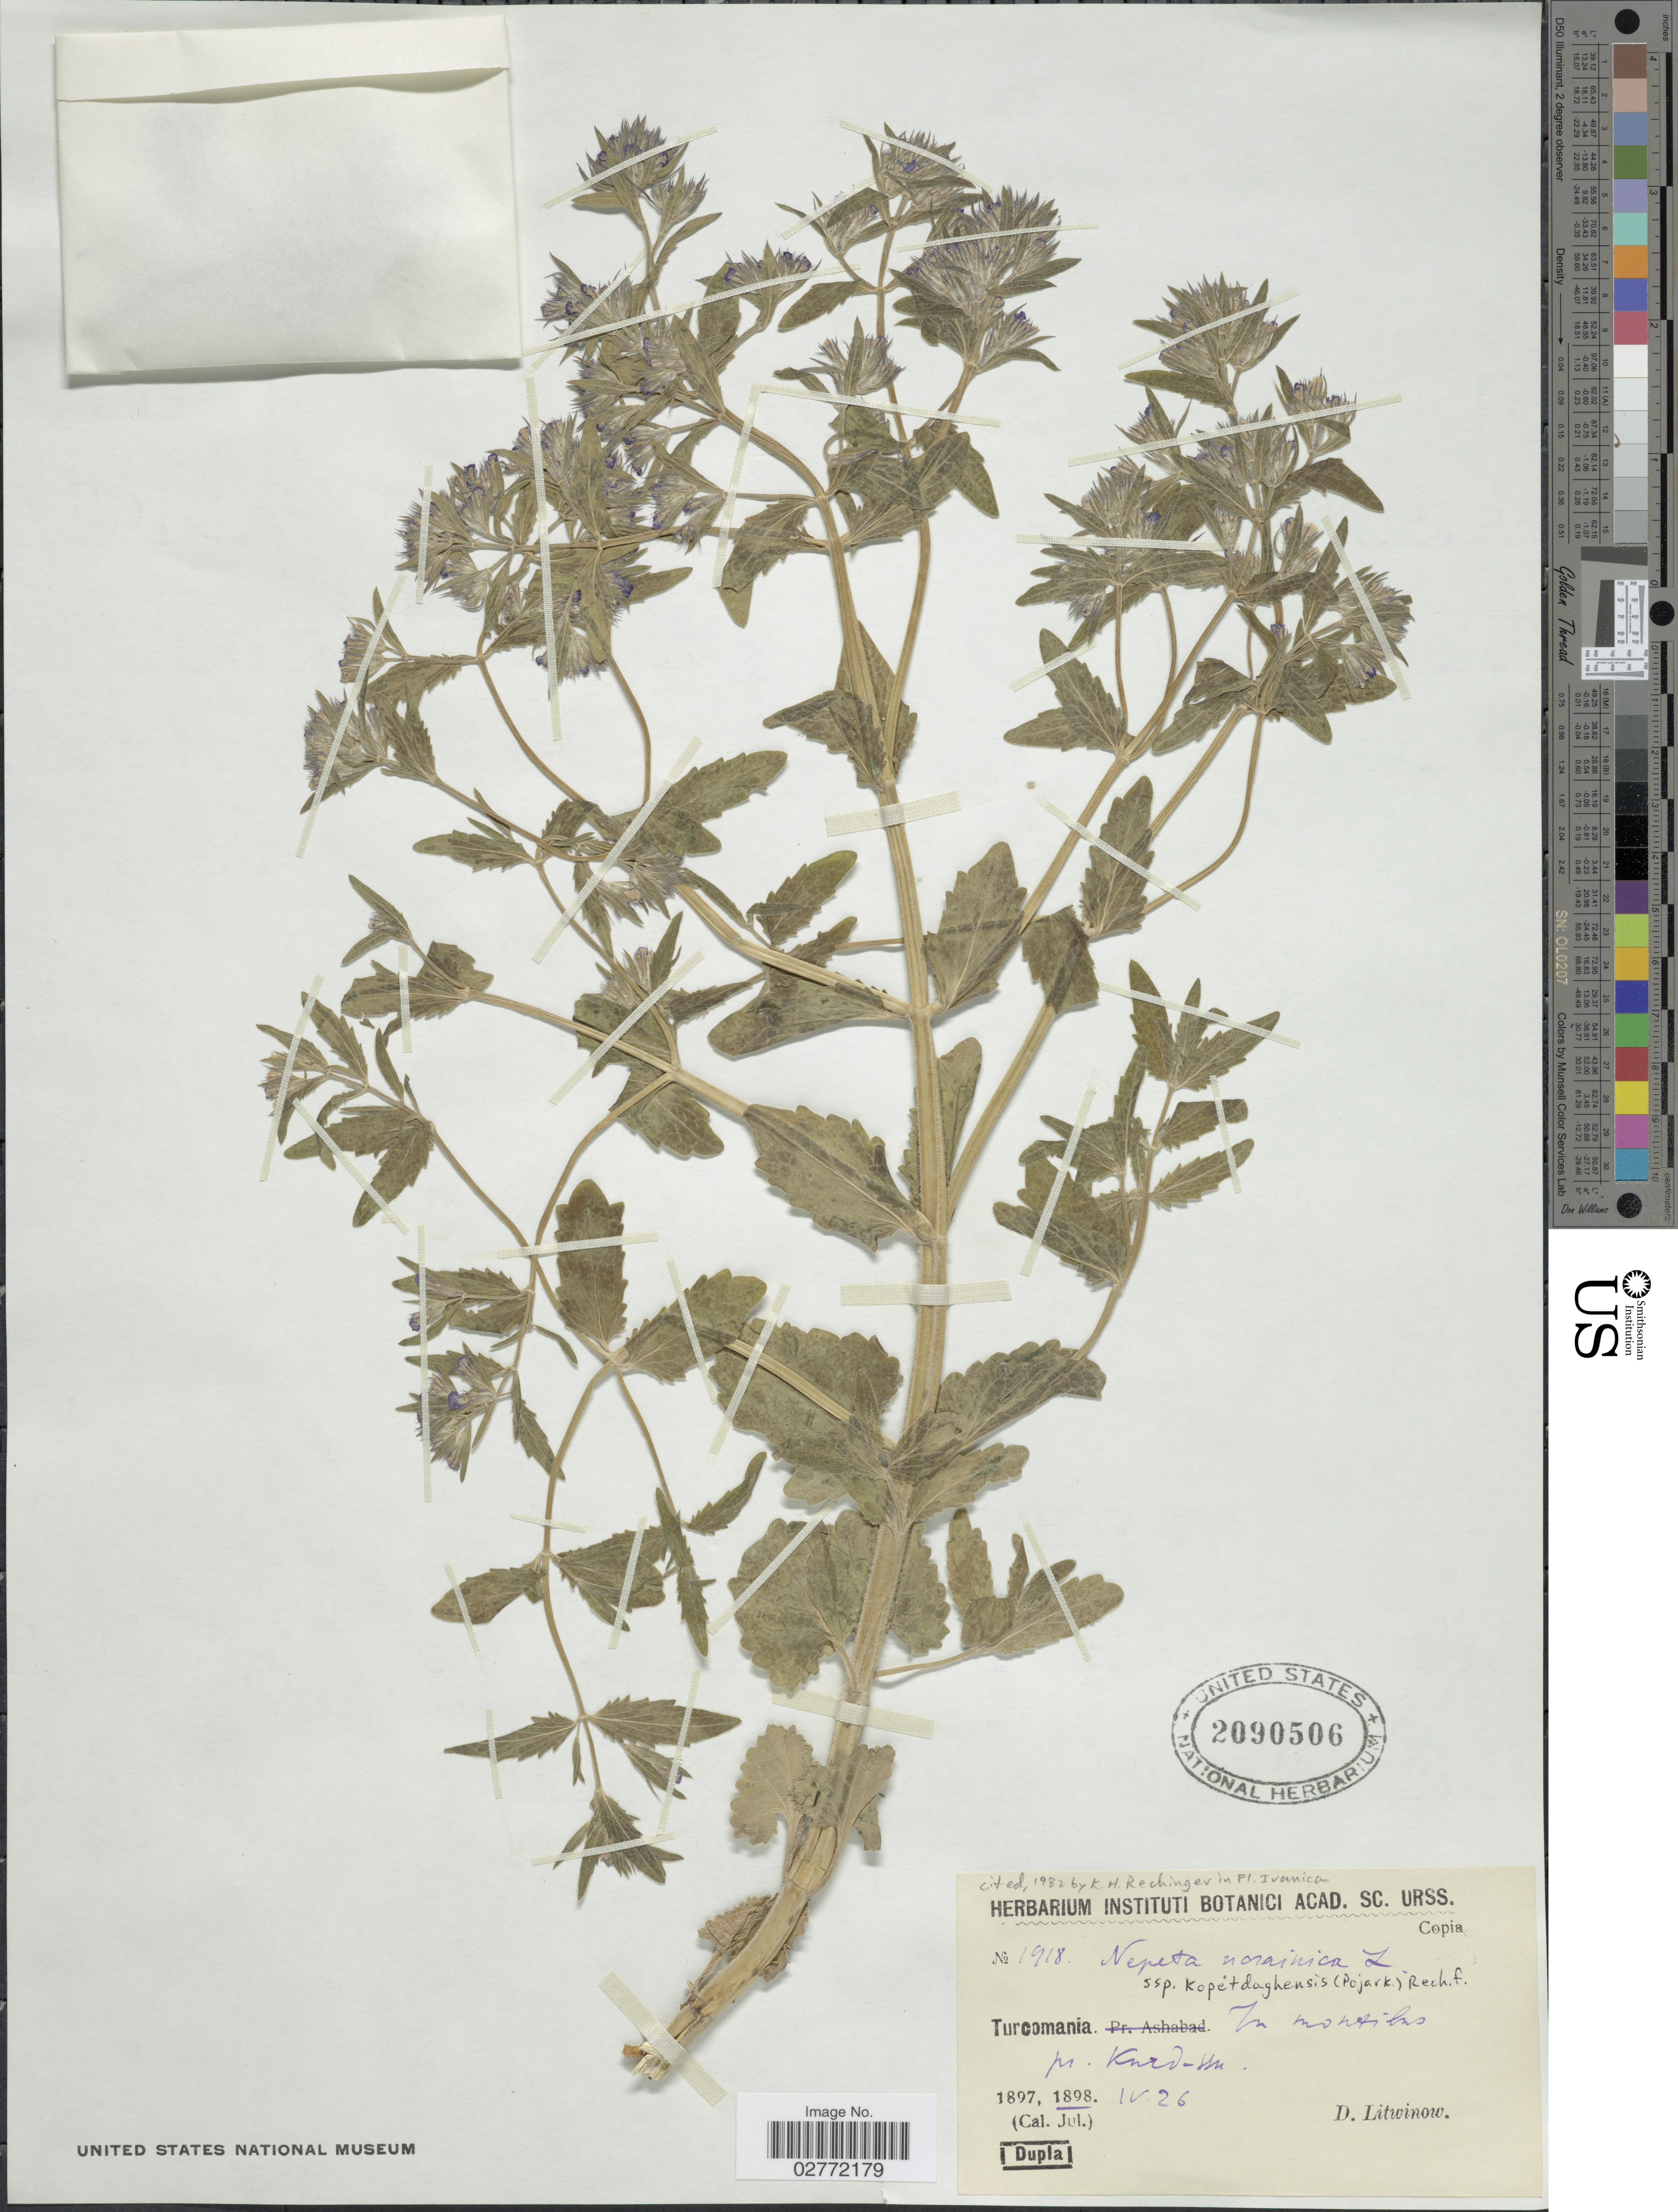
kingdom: Plantae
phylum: Tracheophyta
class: Magnoliopsida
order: Lamiales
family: Lamiaceae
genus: Nepeta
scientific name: Nepeta ucranica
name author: L.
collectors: D. Litwinow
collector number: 1918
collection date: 1898-04-26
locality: Turcomania, In montibus, pr. Kurd-ssn [interpreted].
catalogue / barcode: US 2090506